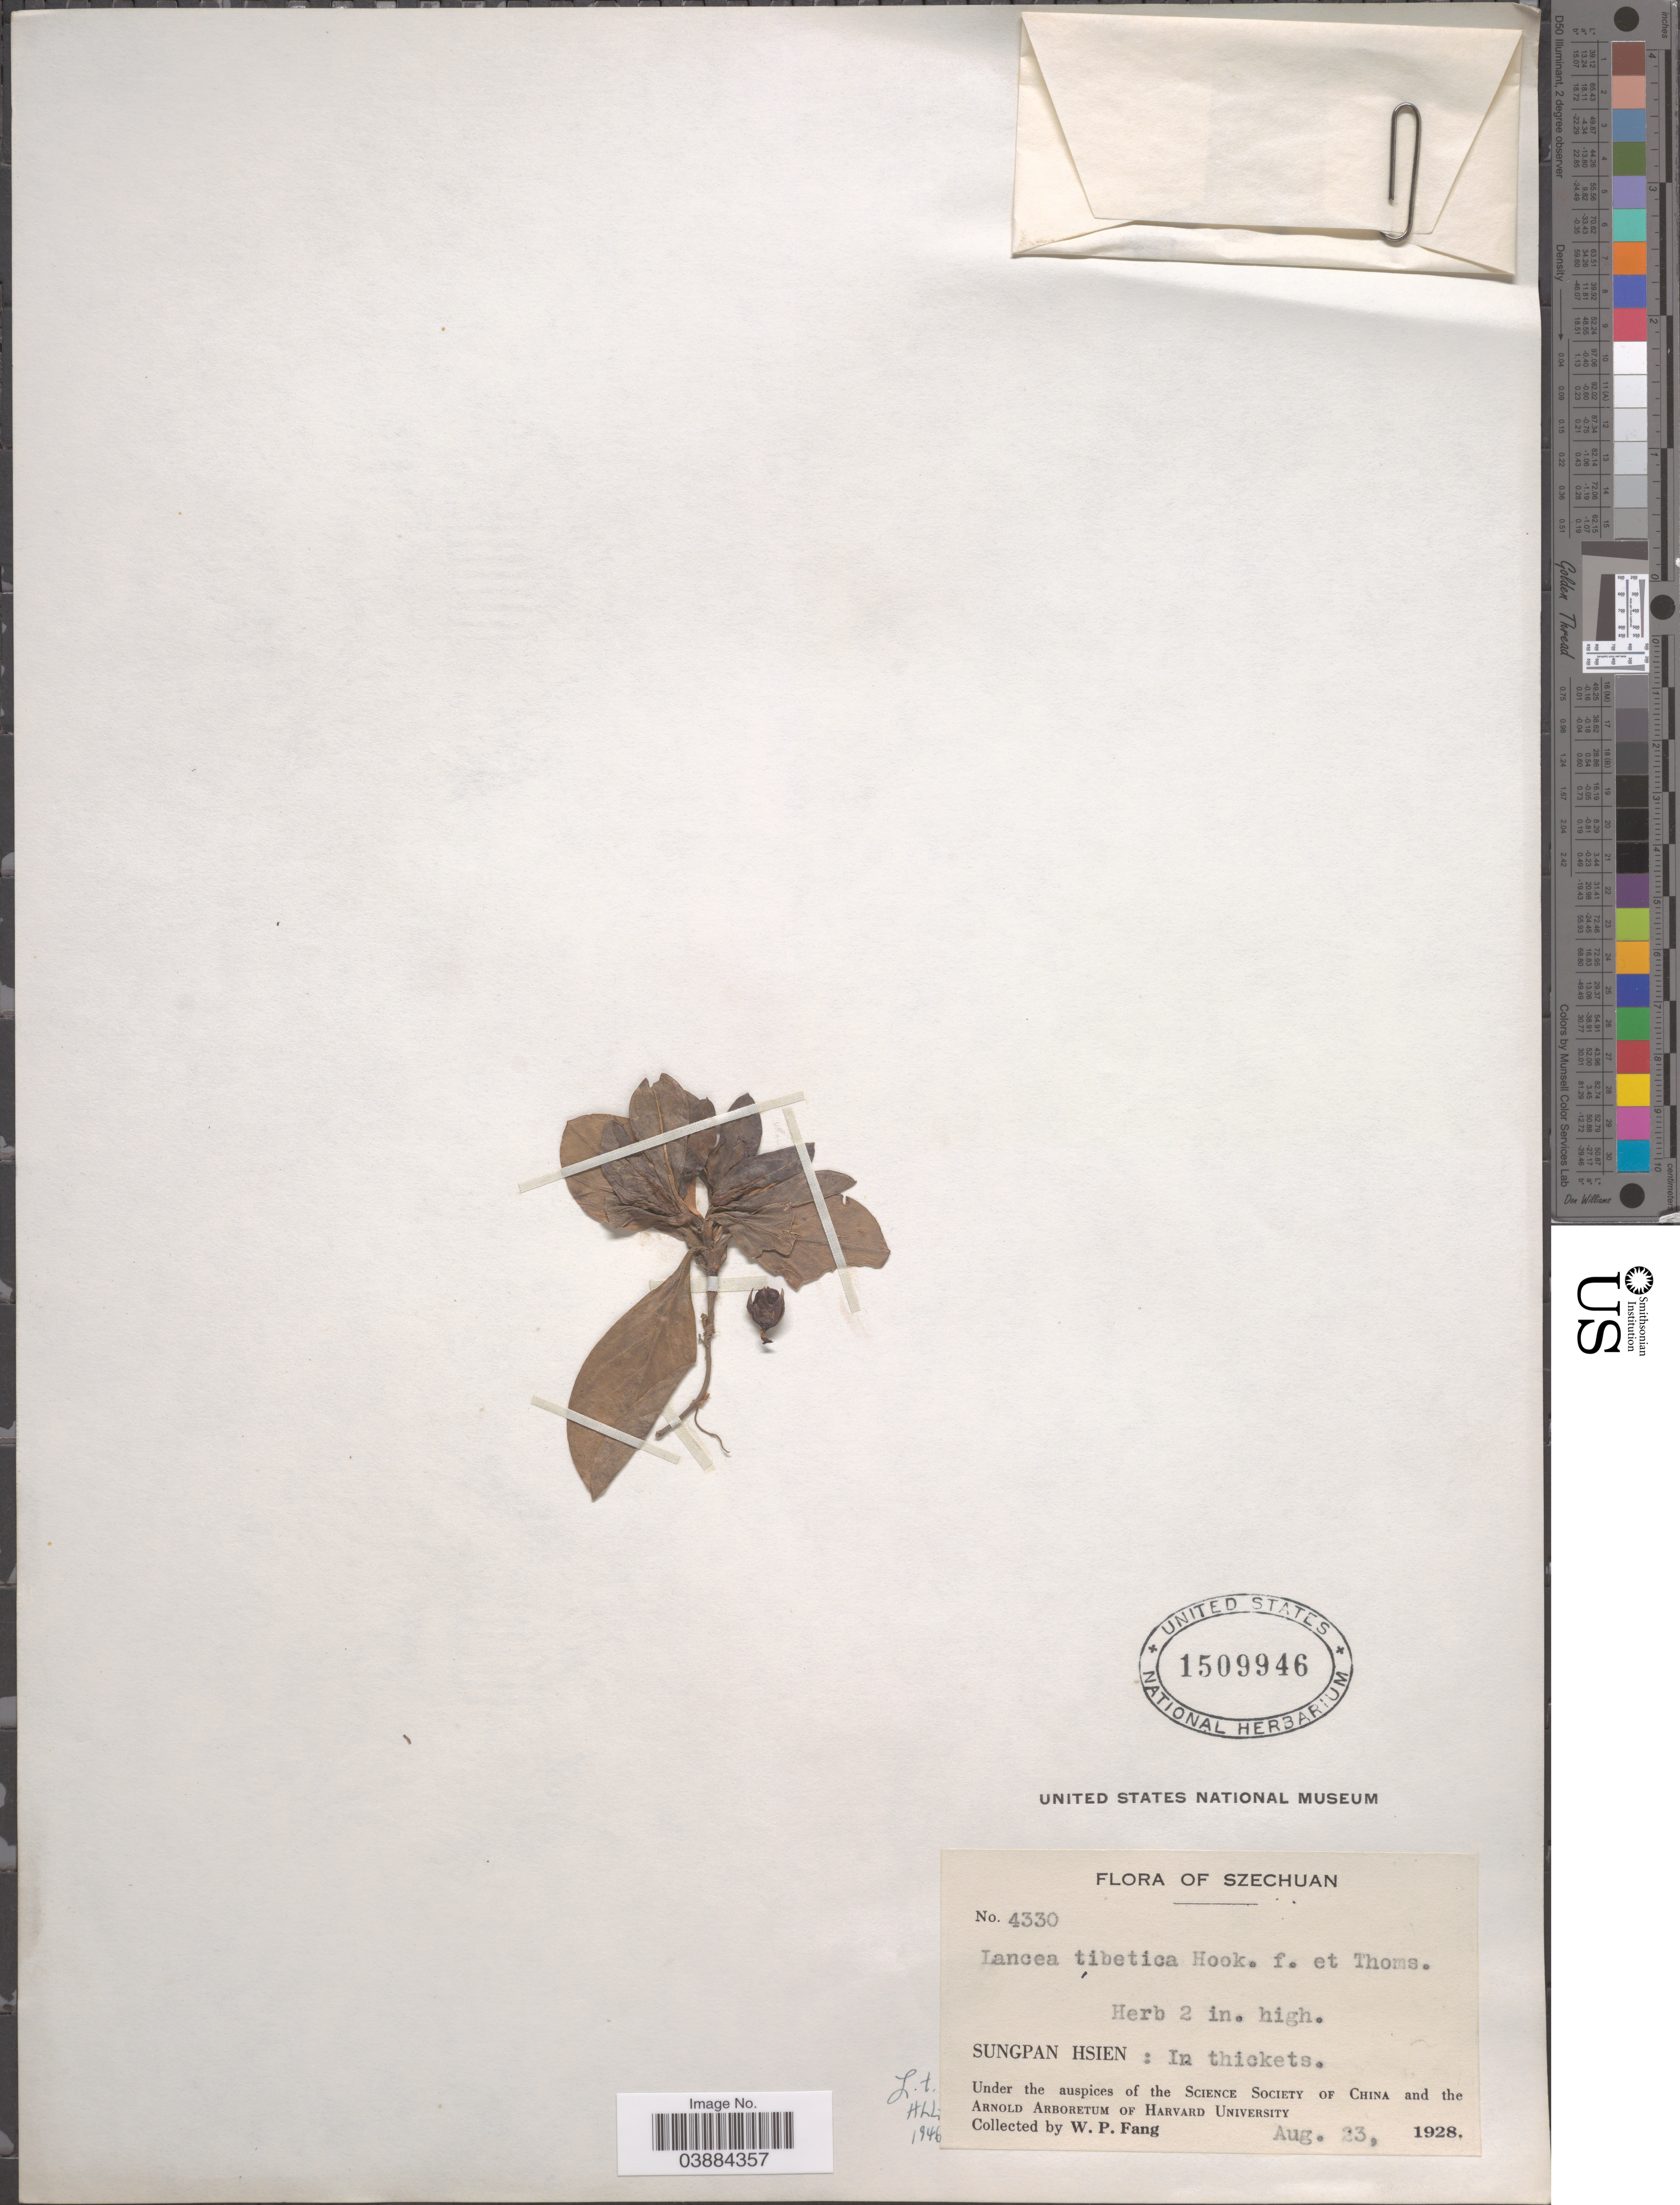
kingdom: Plantae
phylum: Tracheophyta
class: Magnoliopsida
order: Lamiales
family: Mazaceae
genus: Lancea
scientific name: Lancea tibetica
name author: Hook. f. & Thomson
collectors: W. P. Fang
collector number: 4330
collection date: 1928-08-23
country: China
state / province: Sichuan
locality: Szechuan. Sungpan Hsien: In thickets.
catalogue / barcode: US 1509946